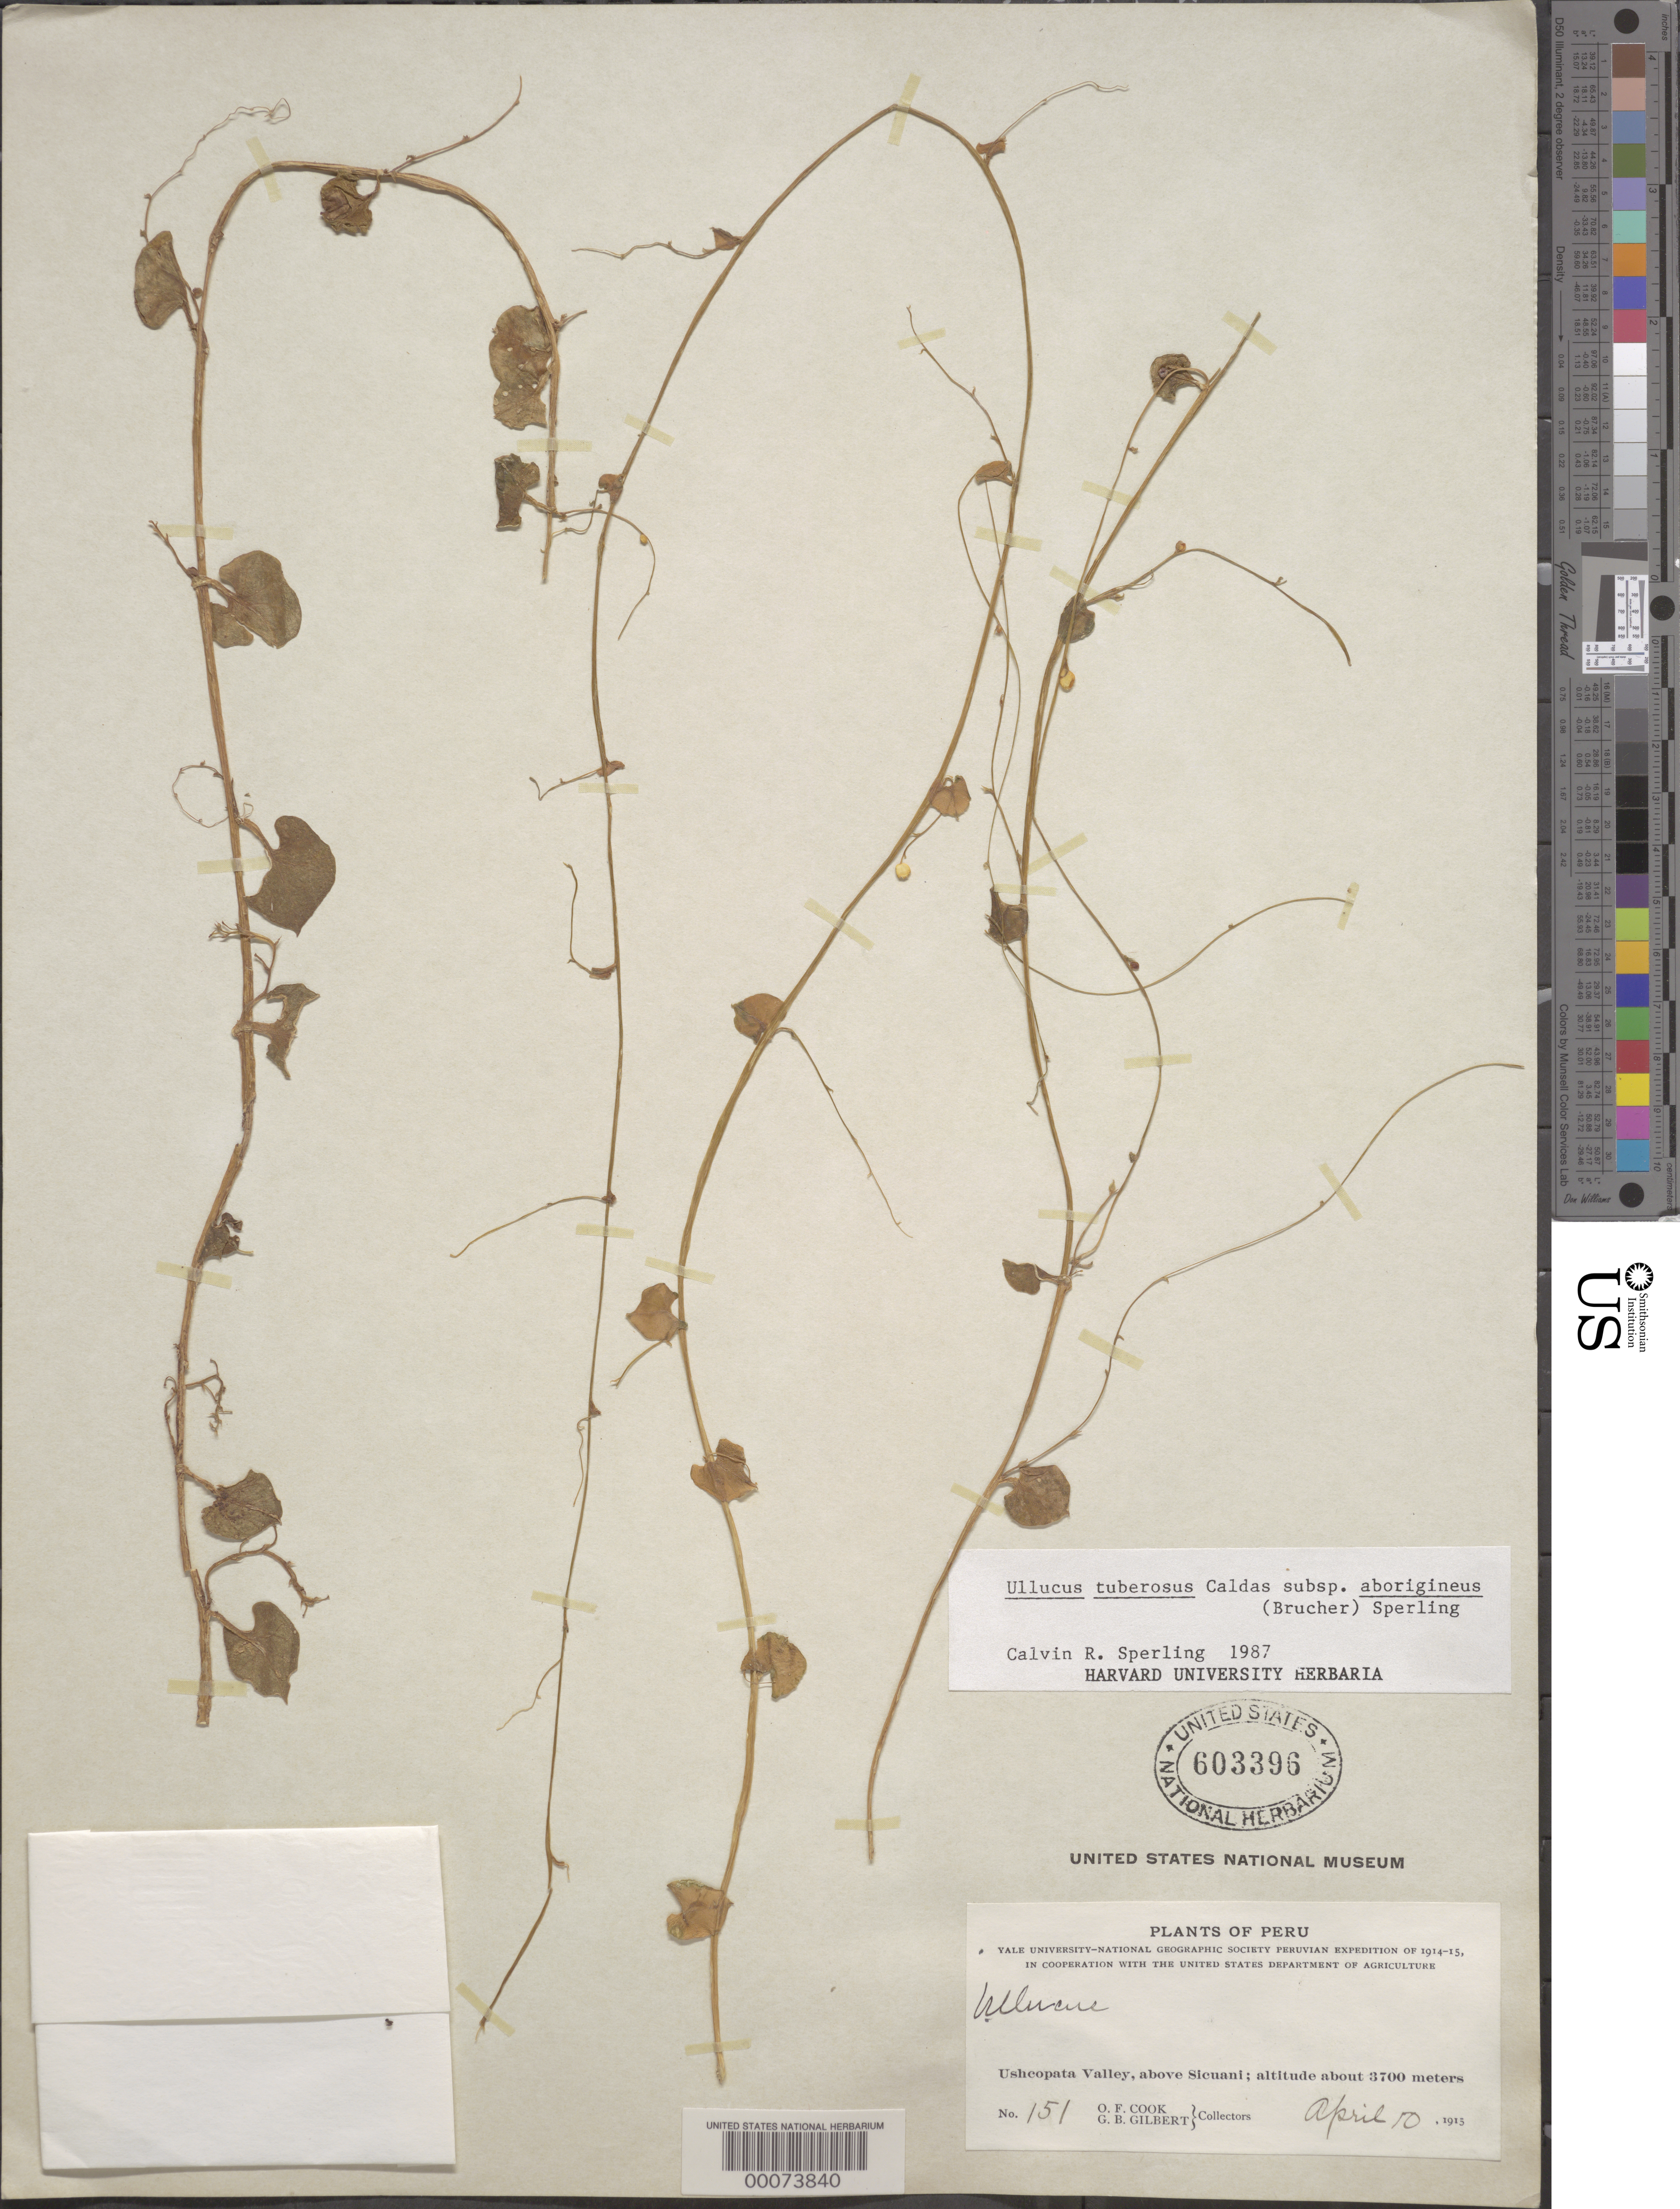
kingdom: Plantae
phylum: Tracheophyta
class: Magnoliopsida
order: Caryophyllales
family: Basellaceae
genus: Ullucus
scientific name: Ullucus tuberosus subsp. aborigineus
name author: (Brucher) Sperling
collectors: O. F. Cook & G. B. Gilbert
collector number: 151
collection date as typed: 10 Apr 1915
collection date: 1915-04-10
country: Peru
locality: Ushcopata Valley, above Sicuani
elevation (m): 3700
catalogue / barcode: US 603396